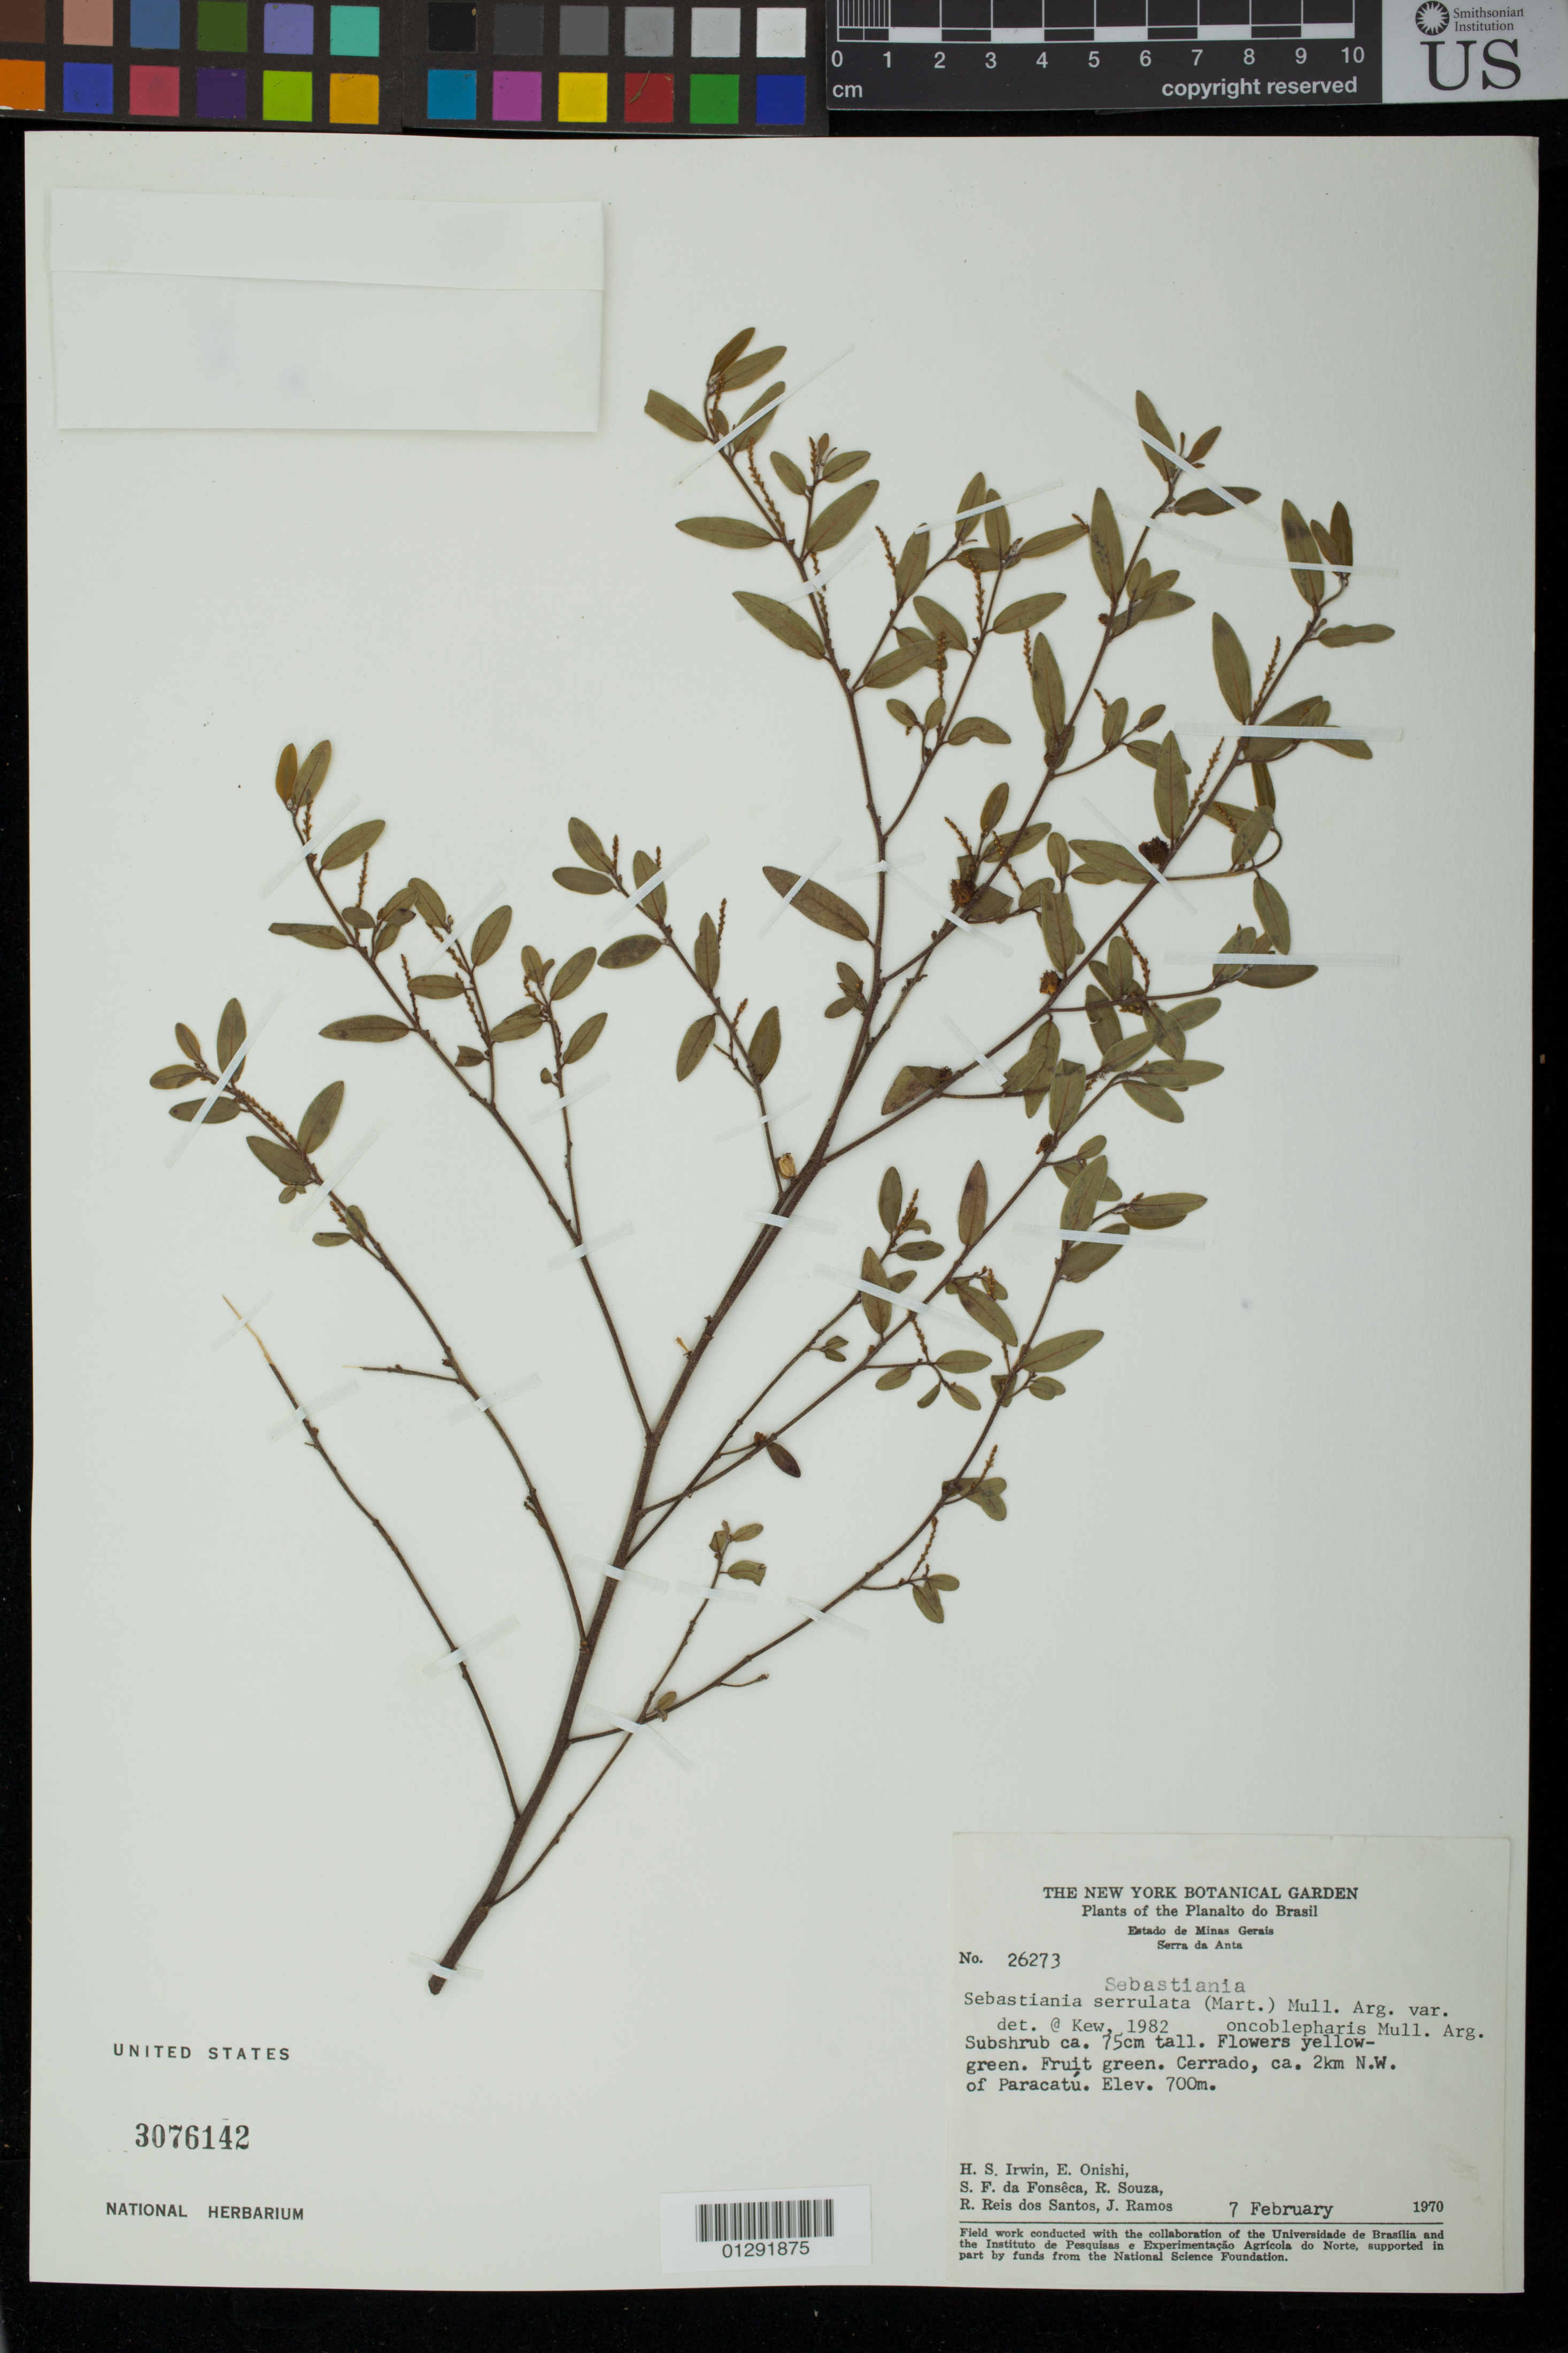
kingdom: Plantae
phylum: Tracheophyta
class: Magnoliopsida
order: Malpighiales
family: Euphorbiaceae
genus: Sebastiania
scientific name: Sebastiania serrulata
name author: (Mart.) Müll. Arg.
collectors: H. Irwin, E. Onishi, S. F. Fonsêca & R. Souza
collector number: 26273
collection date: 1970-02-07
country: Brazil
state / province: Minas Gerais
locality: Serra de Anta: ca. 2km N.W. of Paracatu.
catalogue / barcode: US 3076142